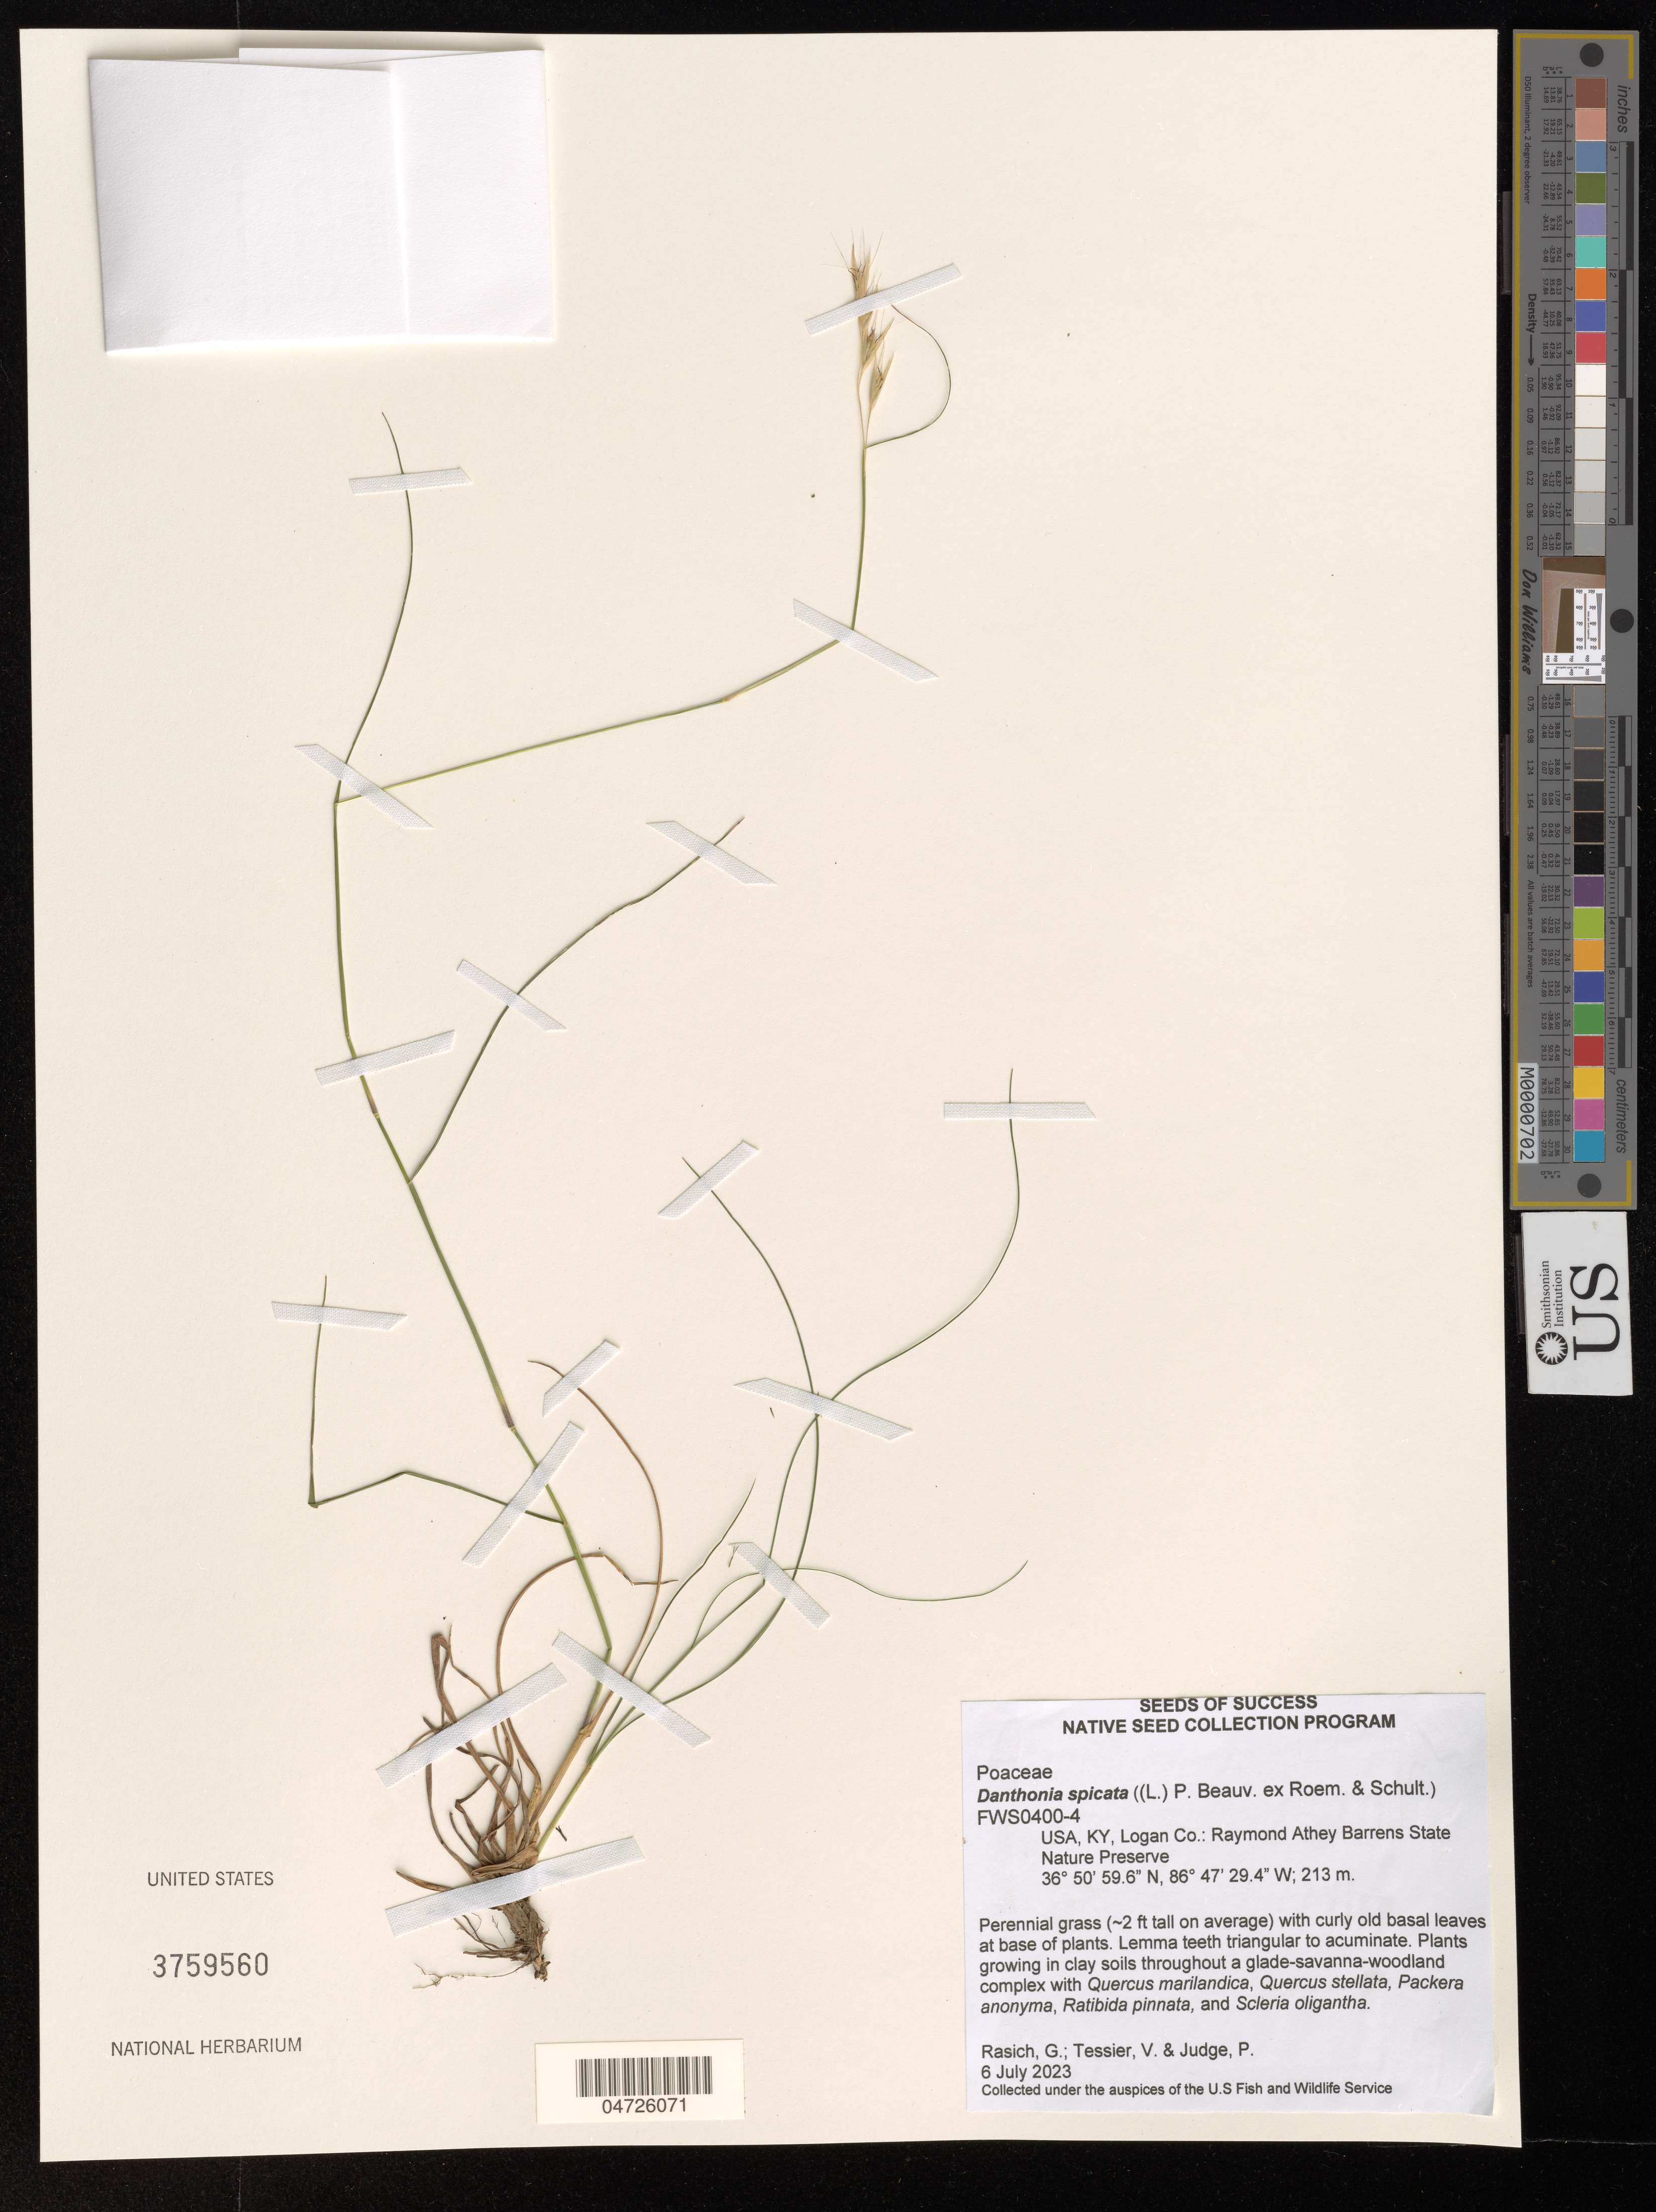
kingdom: Plantae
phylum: Tracheophyta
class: Liliopsida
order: Poales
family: Poaceae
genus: Danthonia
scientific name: Danthonia spicata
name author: (L.) P. Beauv. ex Roem. & Schult.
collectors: G. Rasich, V. Tessier & P. Judge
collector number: FWS0400-4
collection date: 2023-07-06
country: United States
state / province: Kentucky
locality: Logan Co.: Raymond Athey Barrens State Nature Preserve.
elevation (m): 213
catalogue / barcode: US 3759560